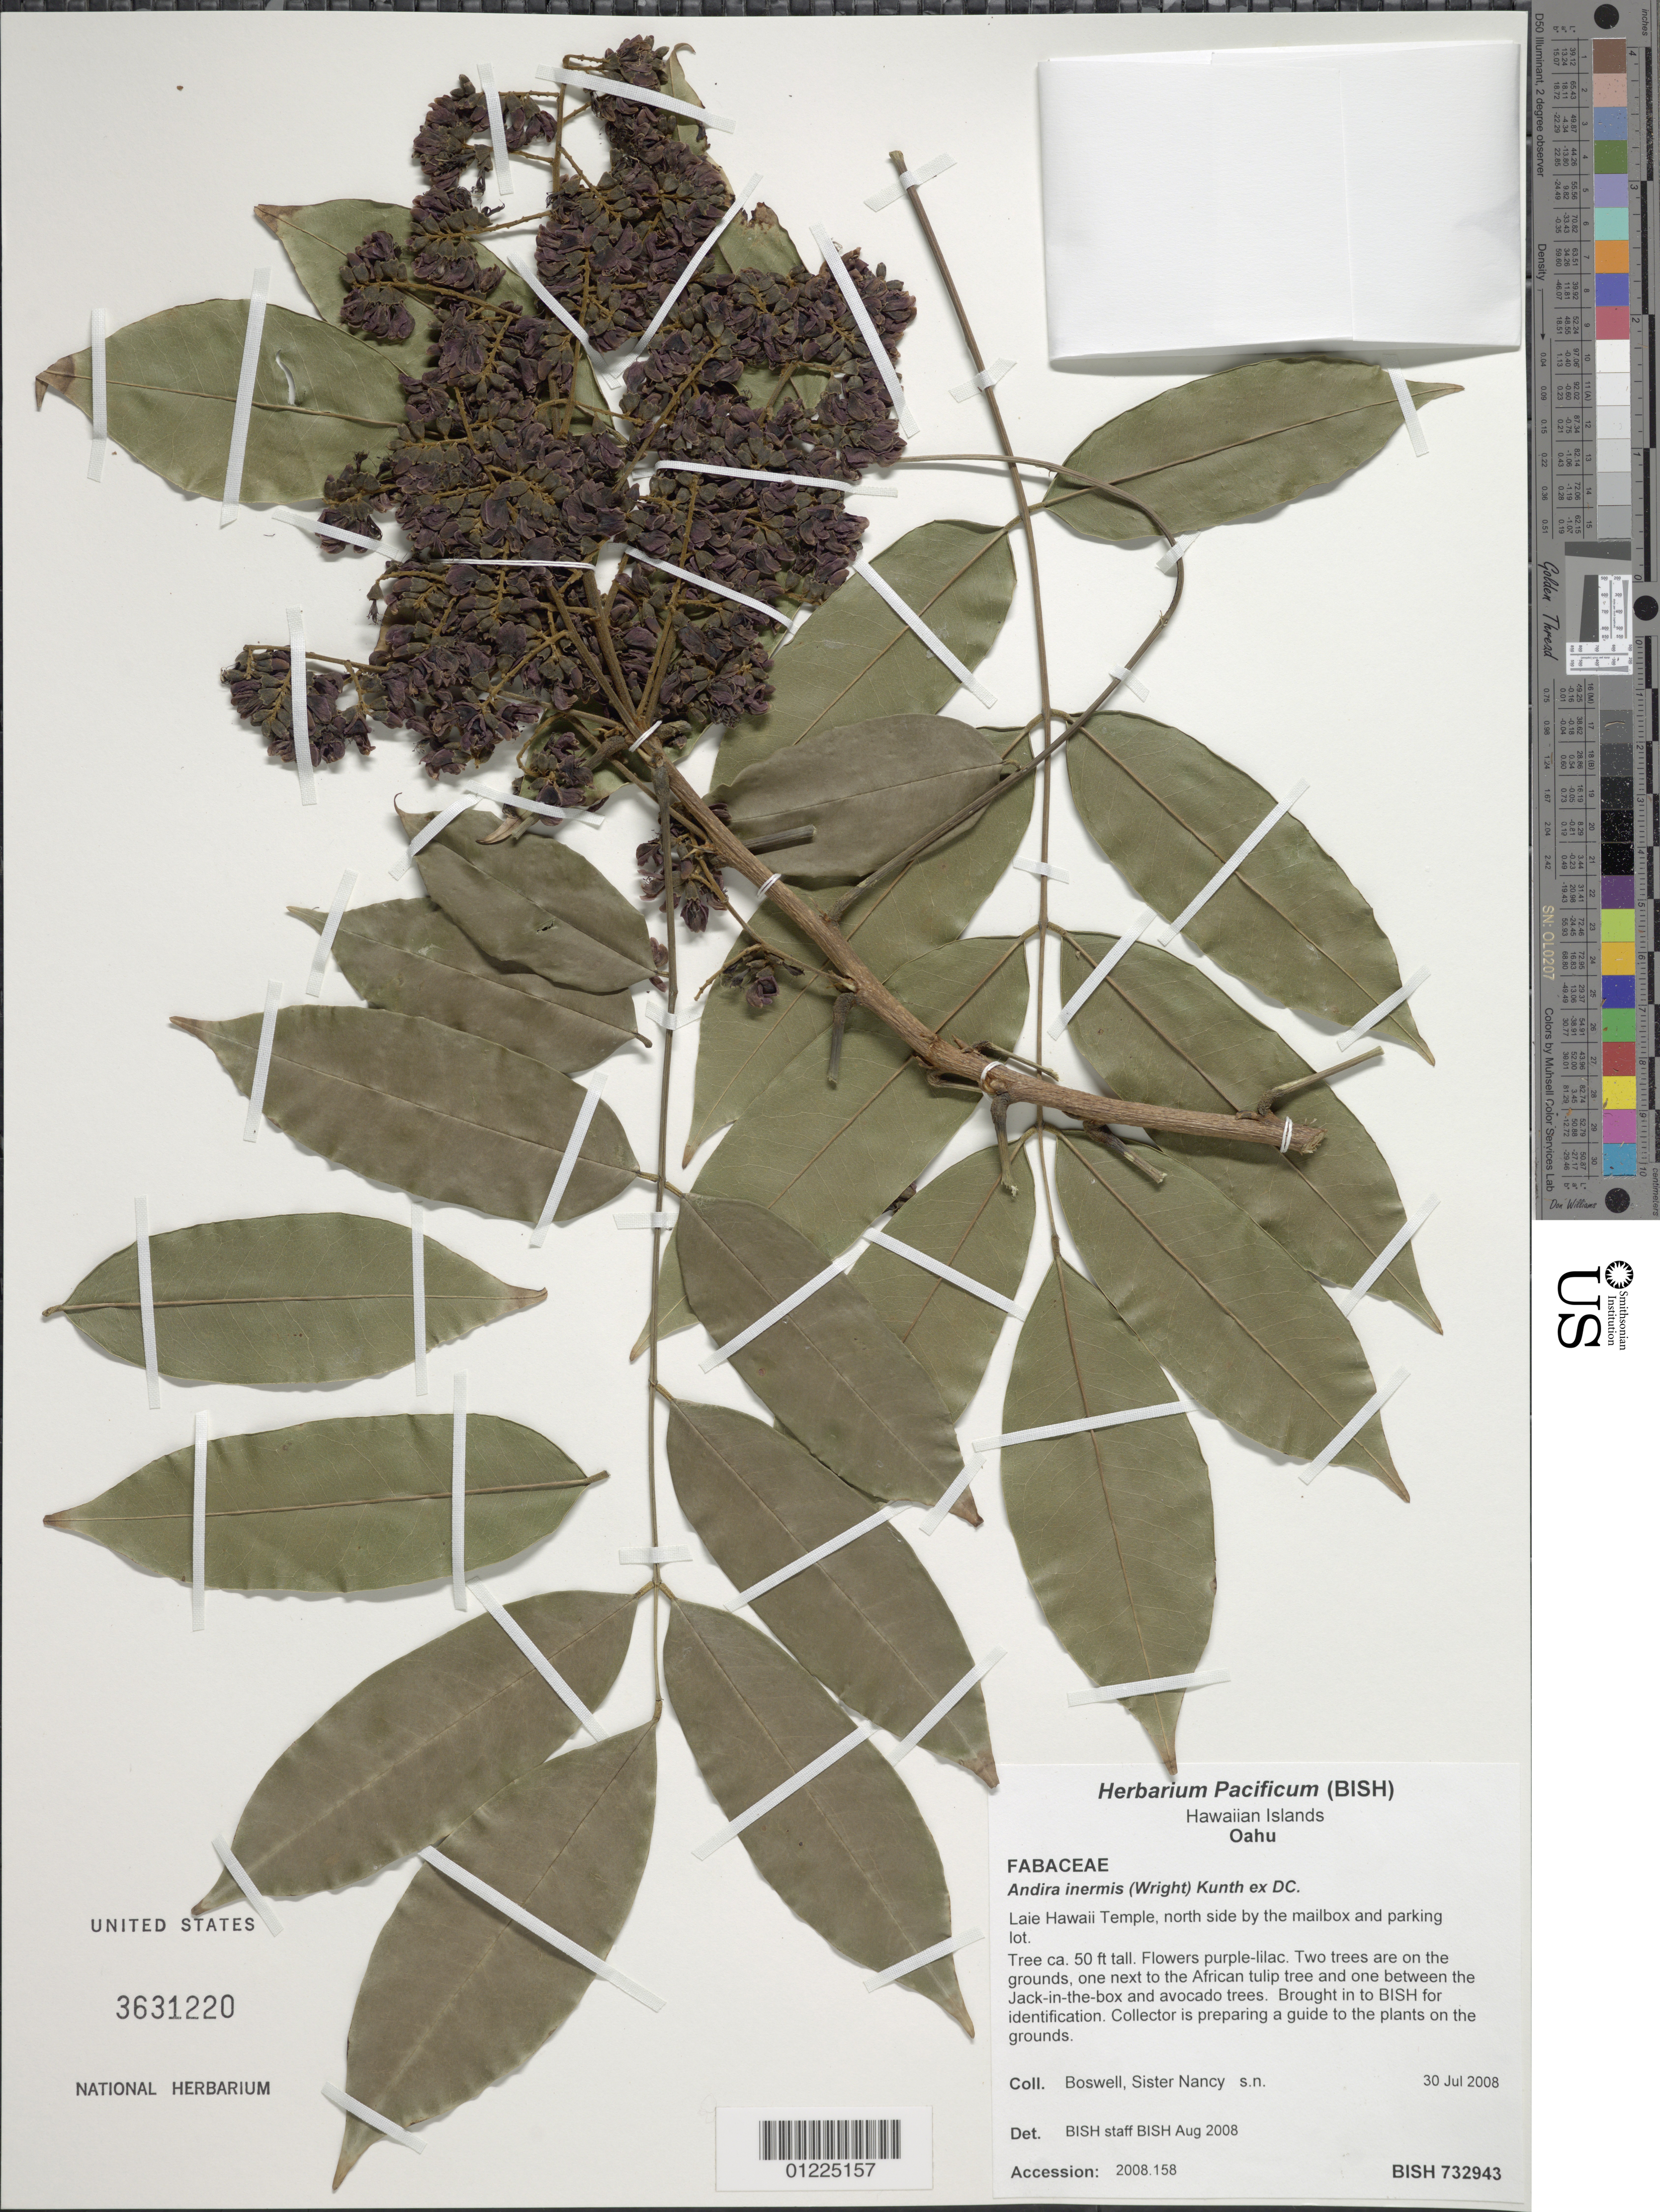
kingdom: Plantae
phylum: Tracheophyta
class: Magnoliopsida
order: Fabales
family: Fabaceae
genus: Andira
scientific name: Andira inermis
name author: (W. Wright) Kunth ex DC.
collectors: N. Boswell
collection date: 2008-07-30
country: United States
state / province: Hawaii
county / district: Honolulu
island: Oahu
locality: Laie Hawaii Temple, north side by the mailbox and parking lot.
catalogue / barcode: US 3631220